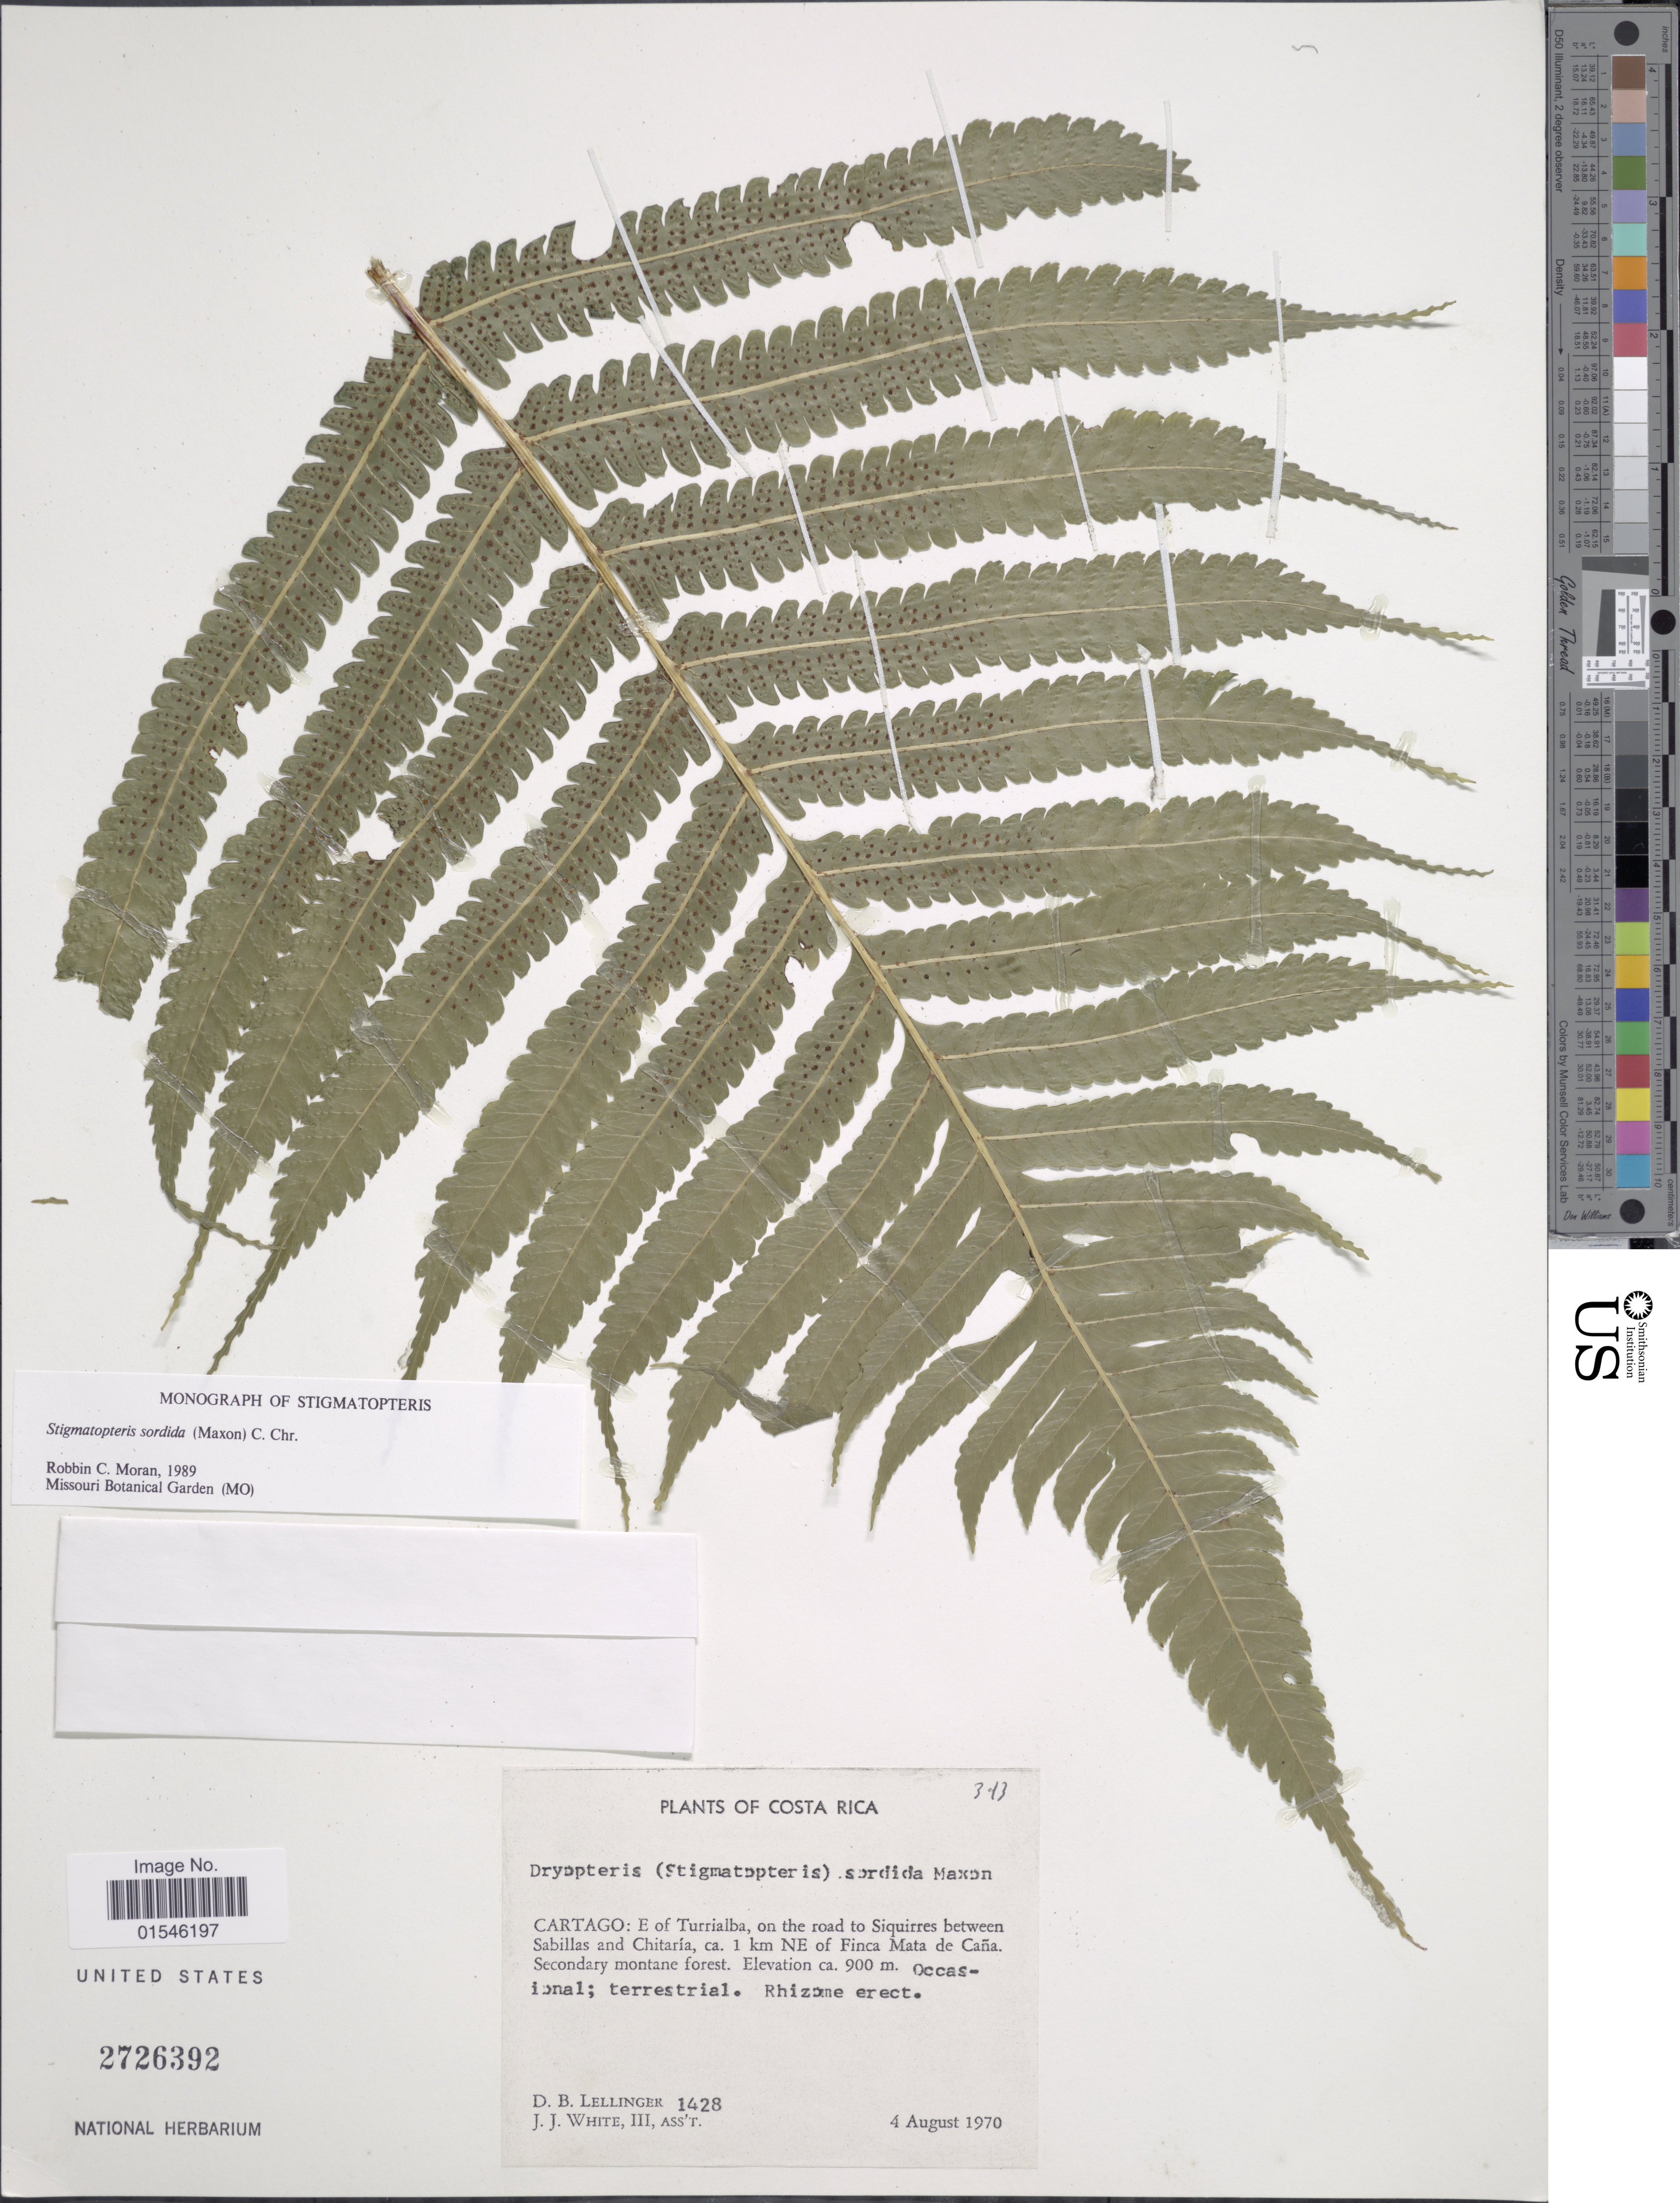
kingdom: Plantae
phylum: Tracheophyta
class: Polypodiopsida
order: Polypodiales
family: Dryopteridaceae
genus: Stigmatopteris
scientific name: Stigmatopteris sordida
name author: (Maxon) C. Chr.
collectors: D. B. Lellinger & J. J. White III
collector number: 1428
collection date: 1970-08-04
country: Costa Rica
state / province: Cartago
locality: E. of Turrialba, on the road to Siquirres between Sabillas and Chitaría, ca. 1 km NE of Finca Meta de Caña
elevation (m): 900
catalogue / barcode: US 2726392